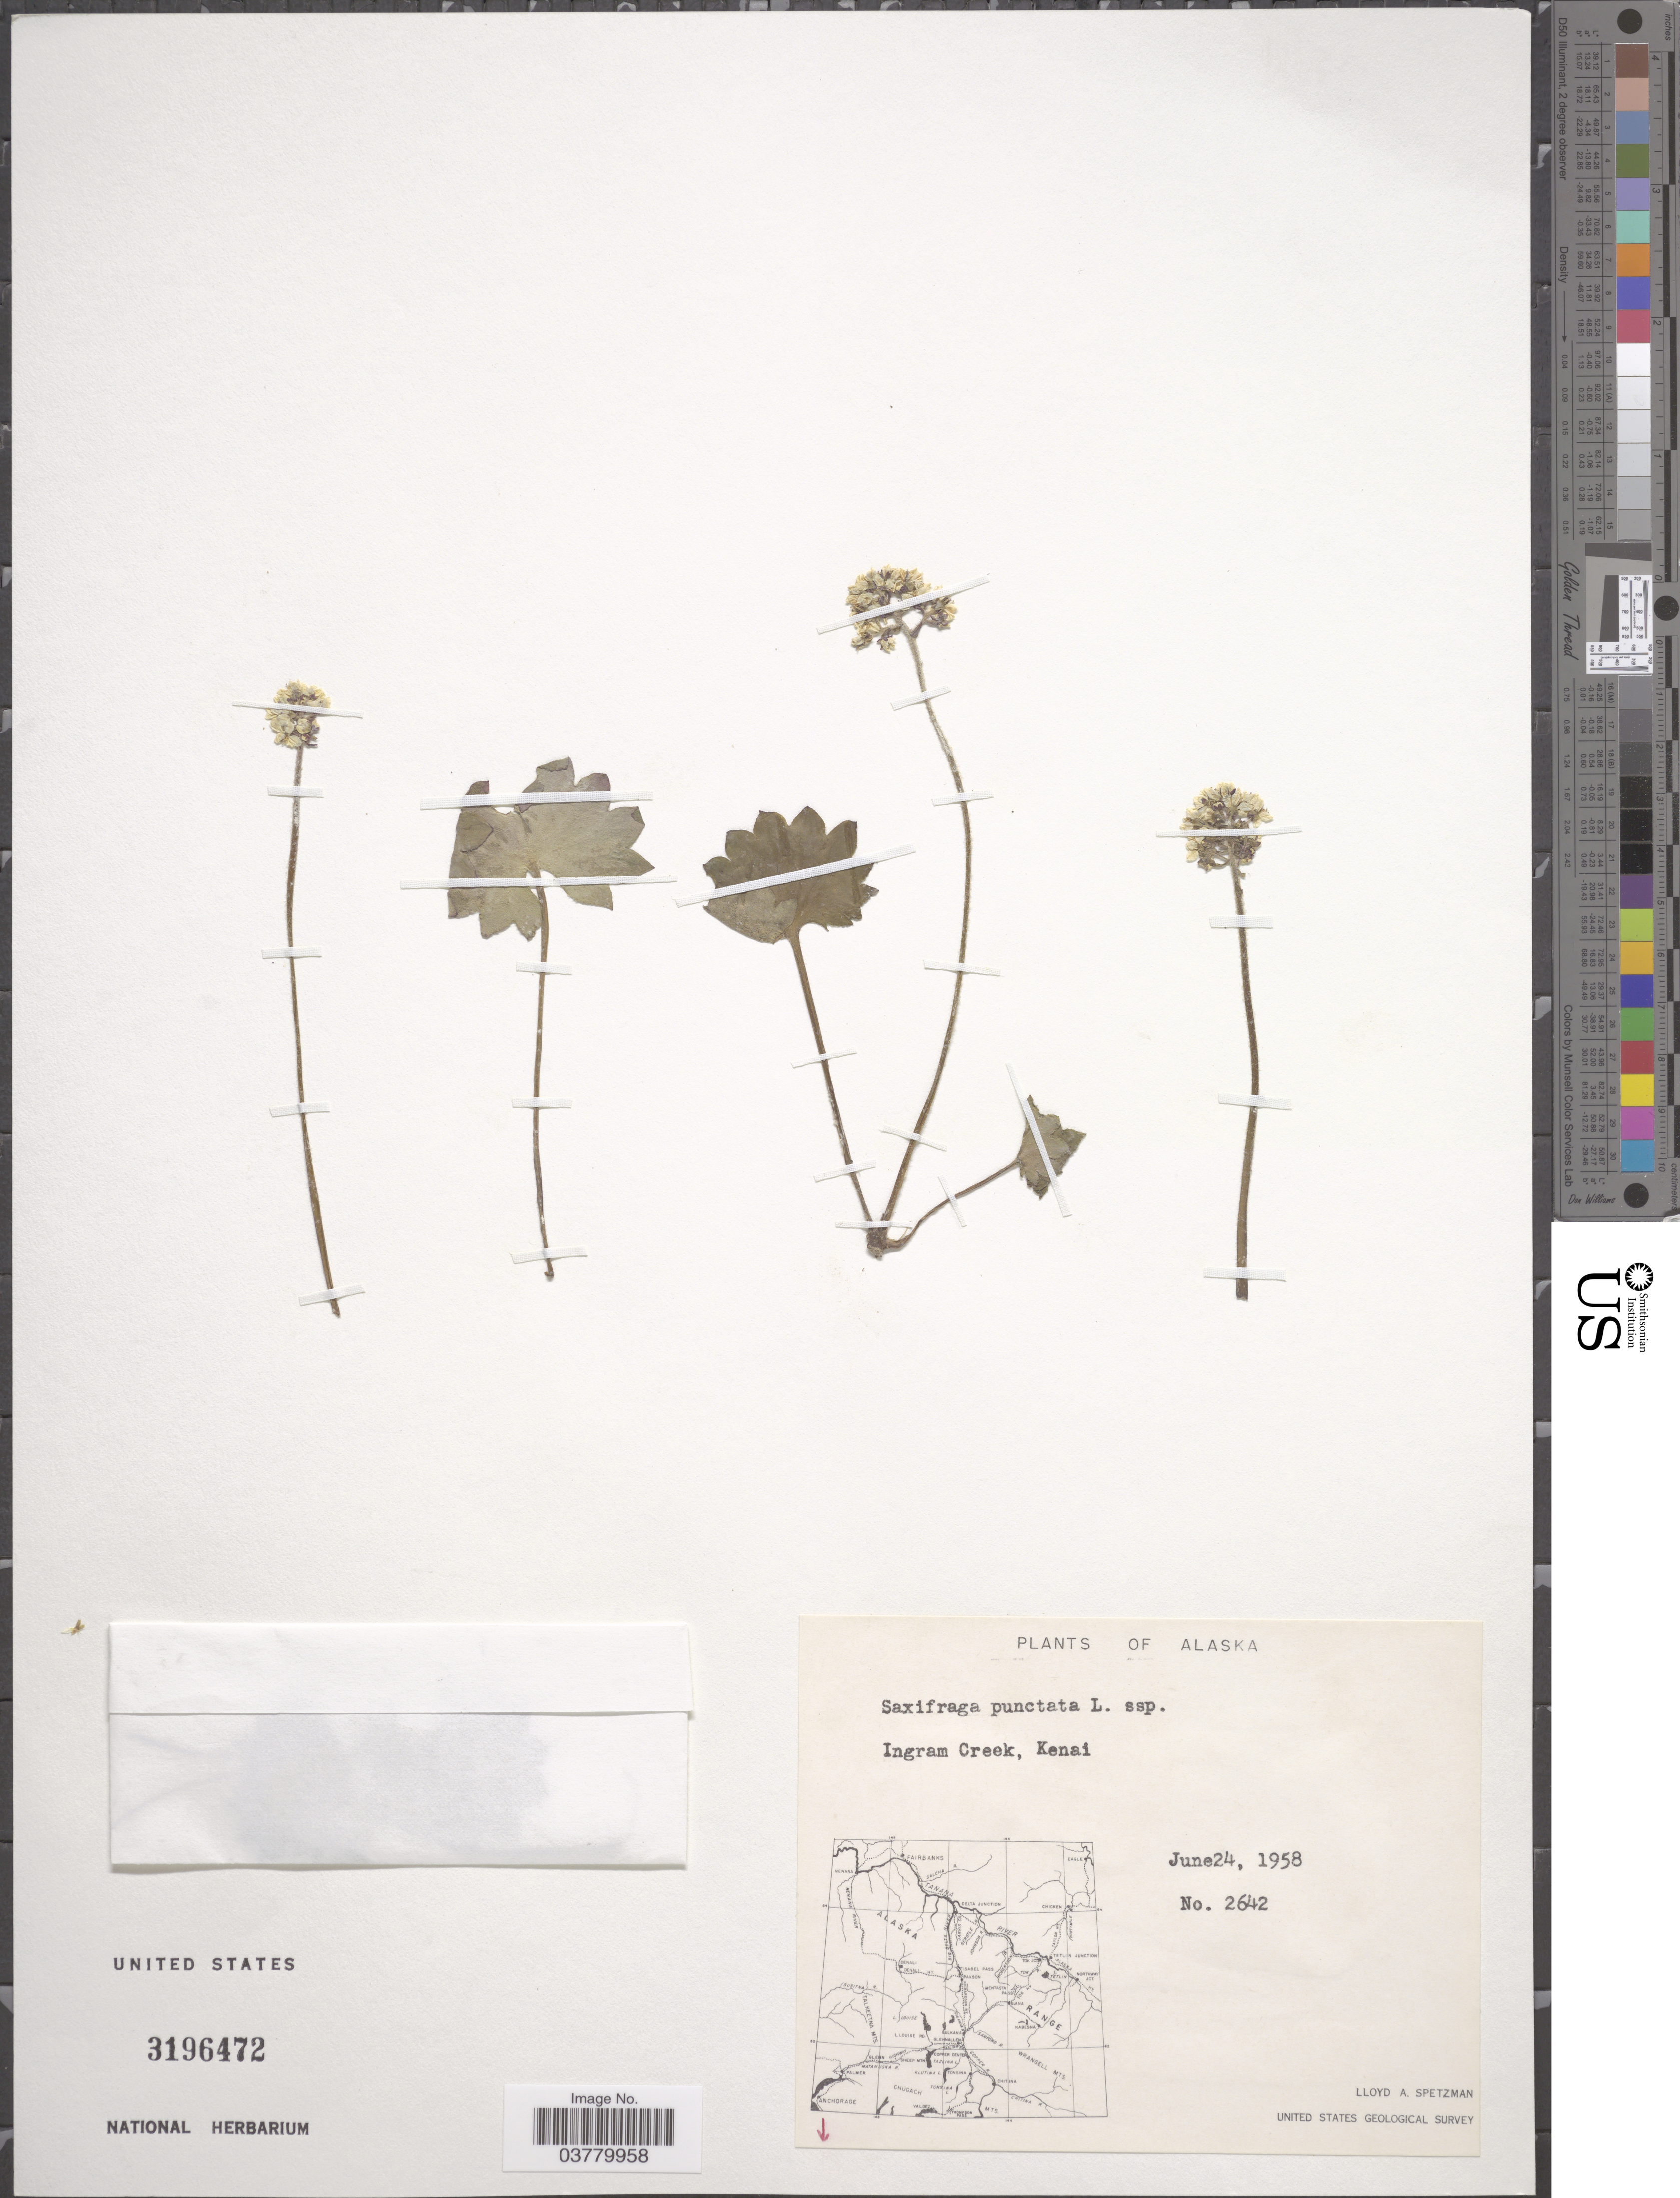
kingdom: Plantae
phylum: Tracheophyta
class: Magnoliopsida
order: Saxifragales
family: Saxifragaceae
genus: Micranthes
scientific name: Micranthes nelsoniana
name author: (D. Don) Small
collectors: L. Spetzman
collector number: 2642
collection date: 1958-06-24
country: United States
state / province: Alaska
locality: Ingram Creek, Kenai.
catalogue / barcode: US 3196472